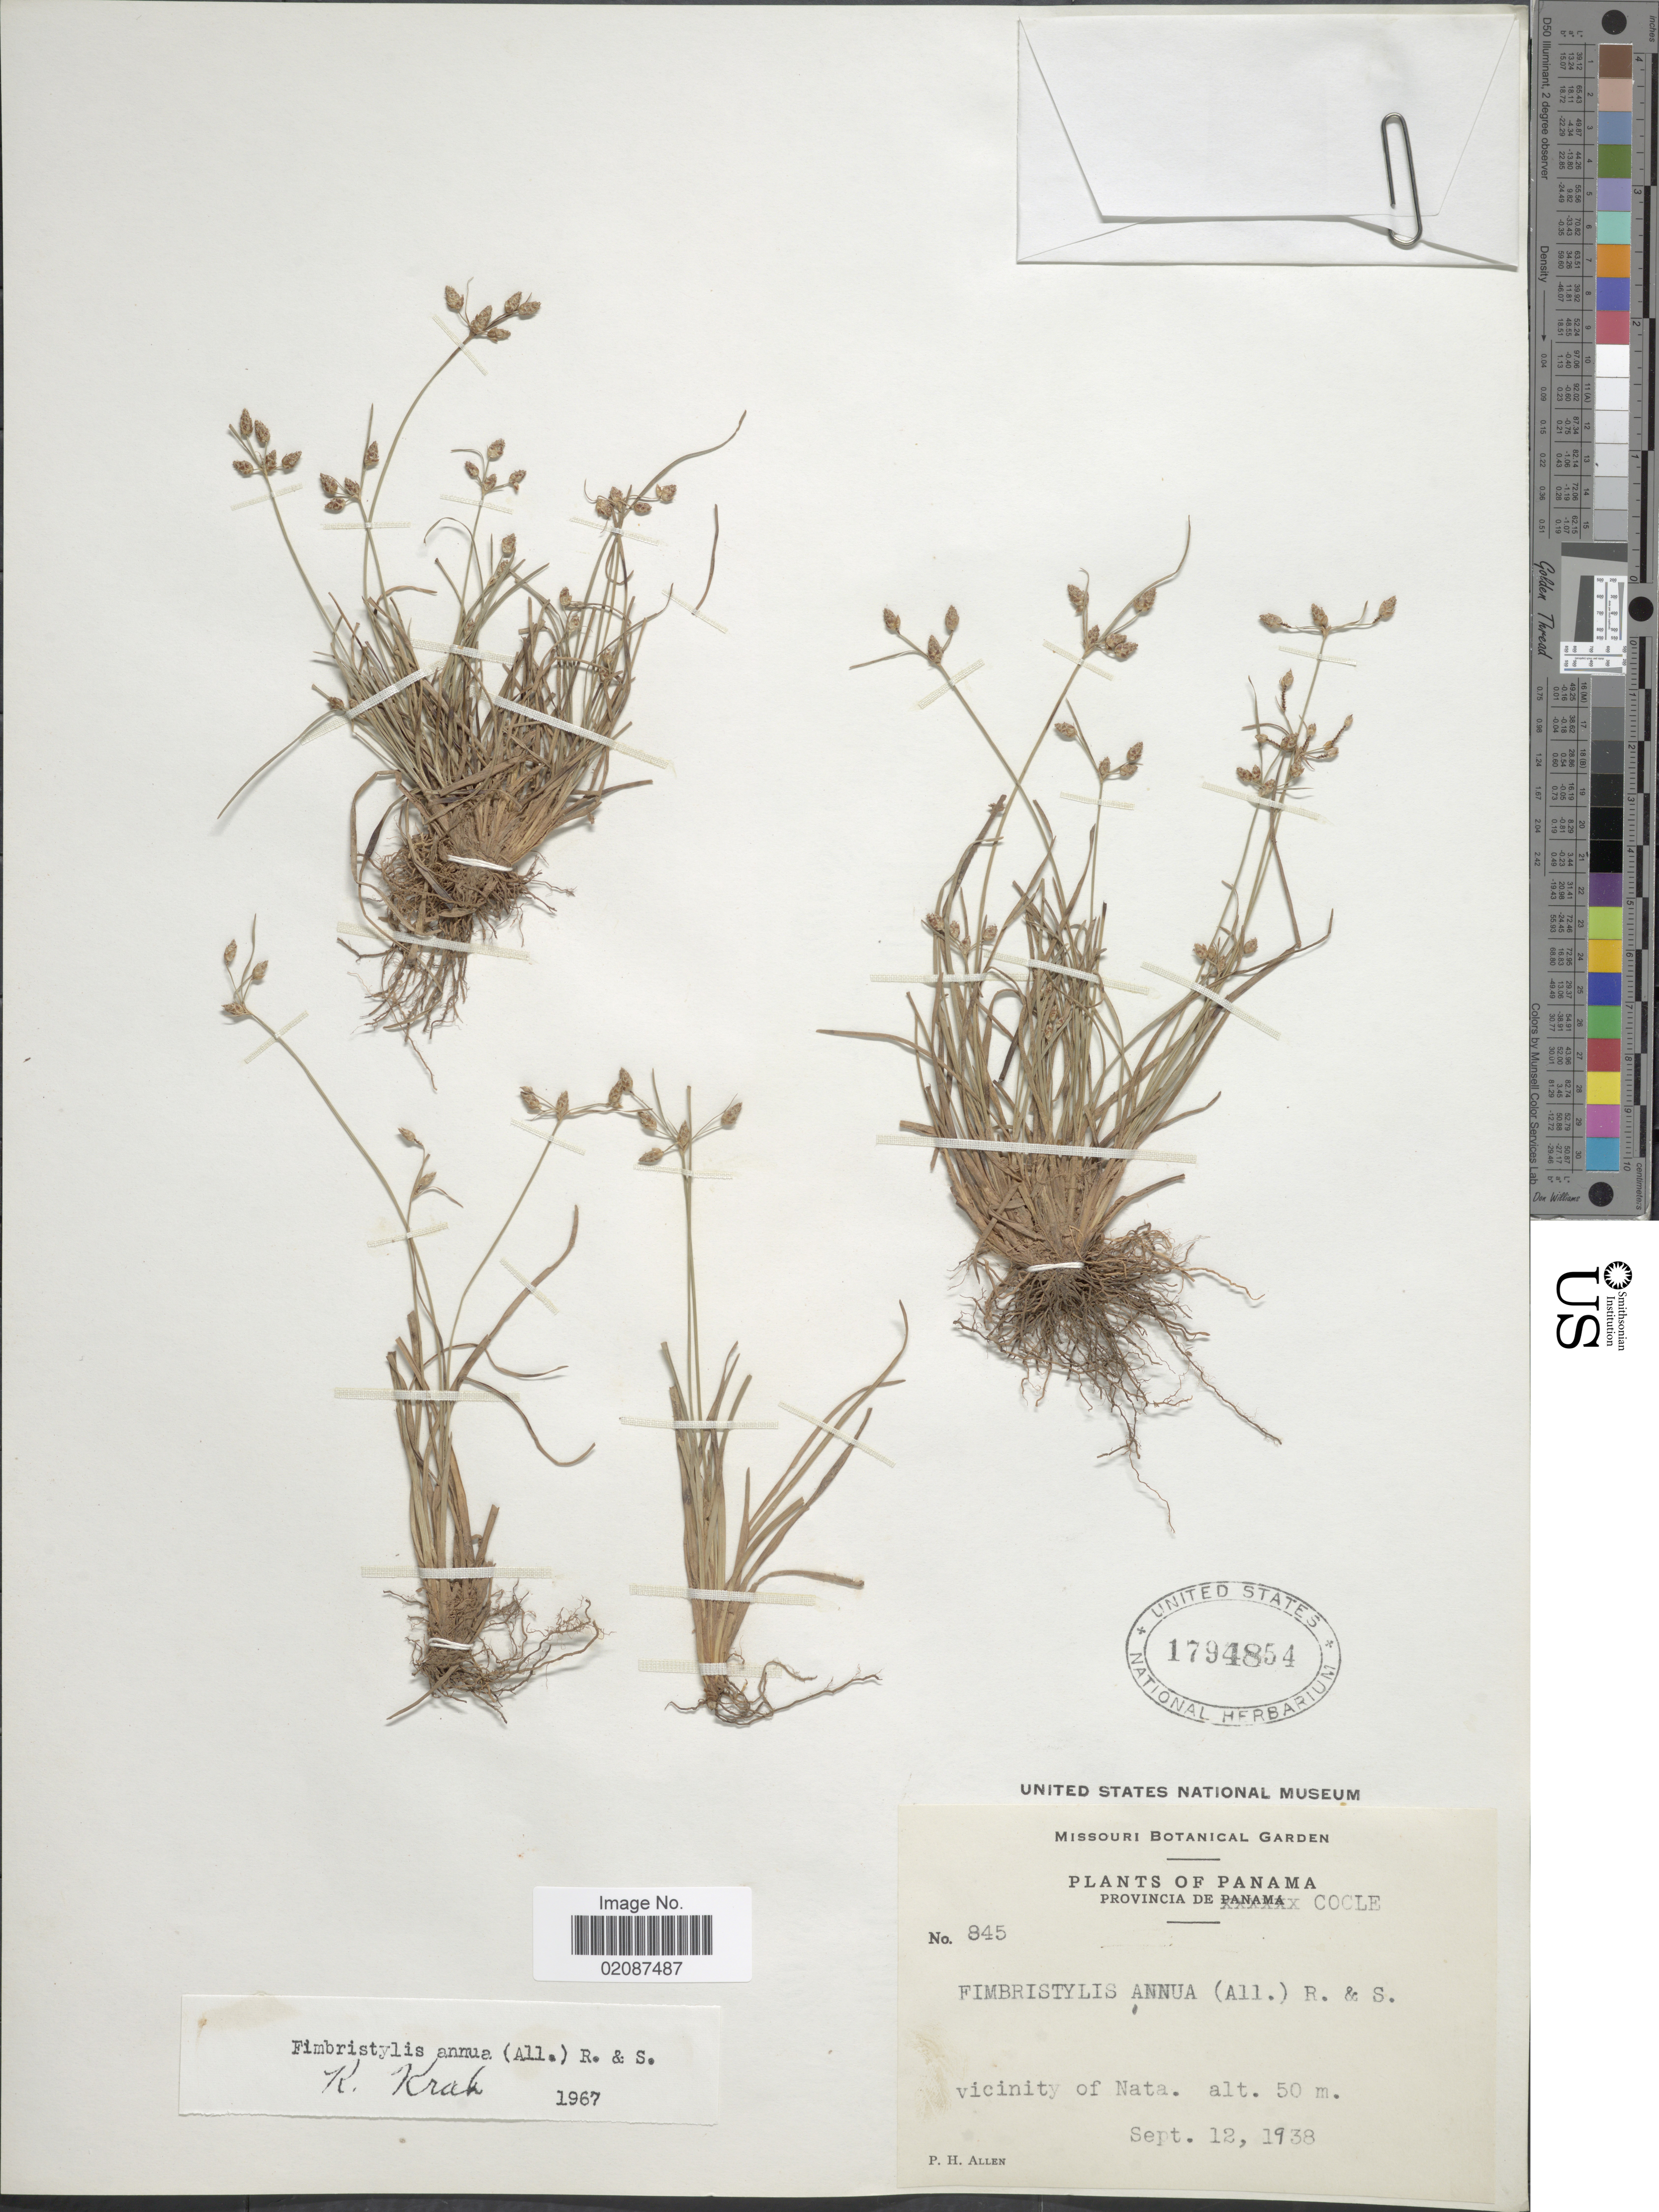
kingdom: Plantae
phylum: Tracheophyta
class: Liliopsida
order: Poales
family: Cyperaceae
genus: Fimbristylis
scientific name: Fimbristylis annua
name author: (All.) Roem. & Schult.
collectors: P. H. Allen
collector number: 845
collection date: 1938-09-12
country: Panama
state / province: Panamá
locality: Provincia de Panama, Vicinity of Nata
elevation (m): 50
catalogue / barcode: US 1794854